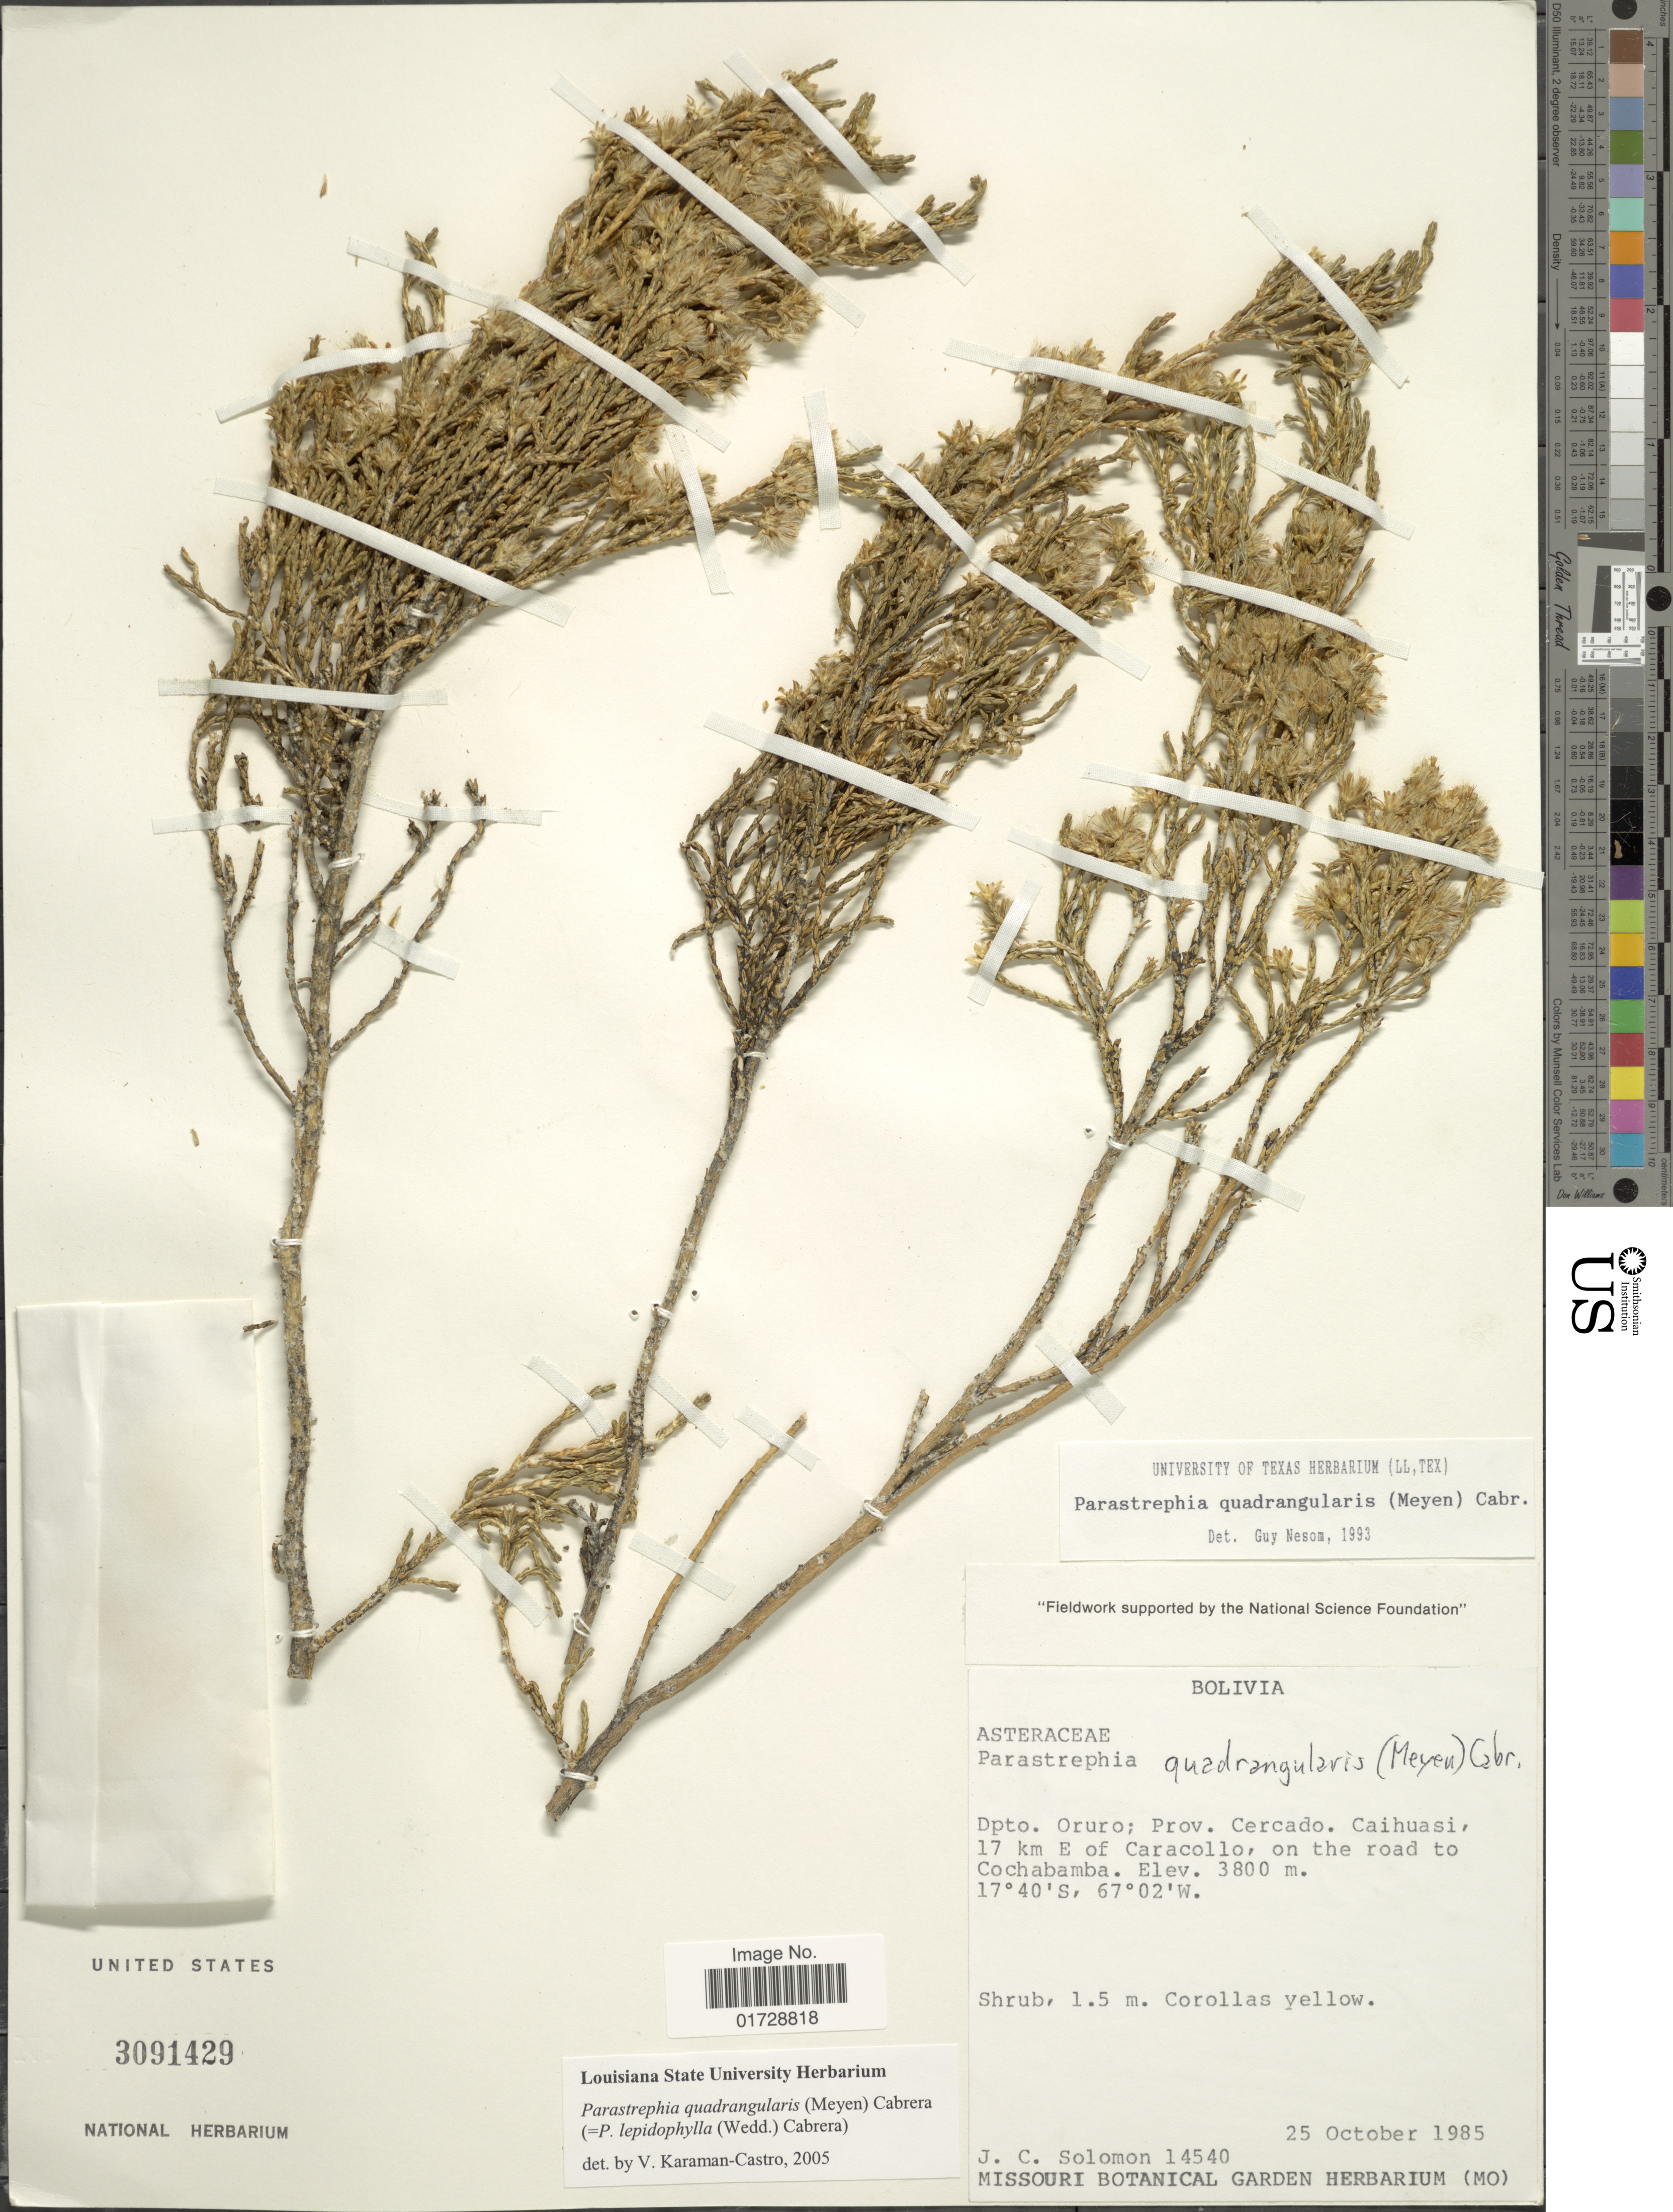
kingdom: Plantae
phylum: Tracheophyta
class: Magnoliopsida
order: Asterales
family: Asteraceae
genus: Parastrephia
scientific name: Parastrephia lepidophylla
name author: (Wedd.) Cabrera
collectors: J. C. Solomon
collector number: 14540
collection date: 1985-10-25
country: Bolivia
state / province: Oruro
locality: Prov. Cercado, Caihuasi, 17 km E of Caracollo, on the road to Cochabamba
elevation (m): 3800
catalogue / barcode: US 3091429